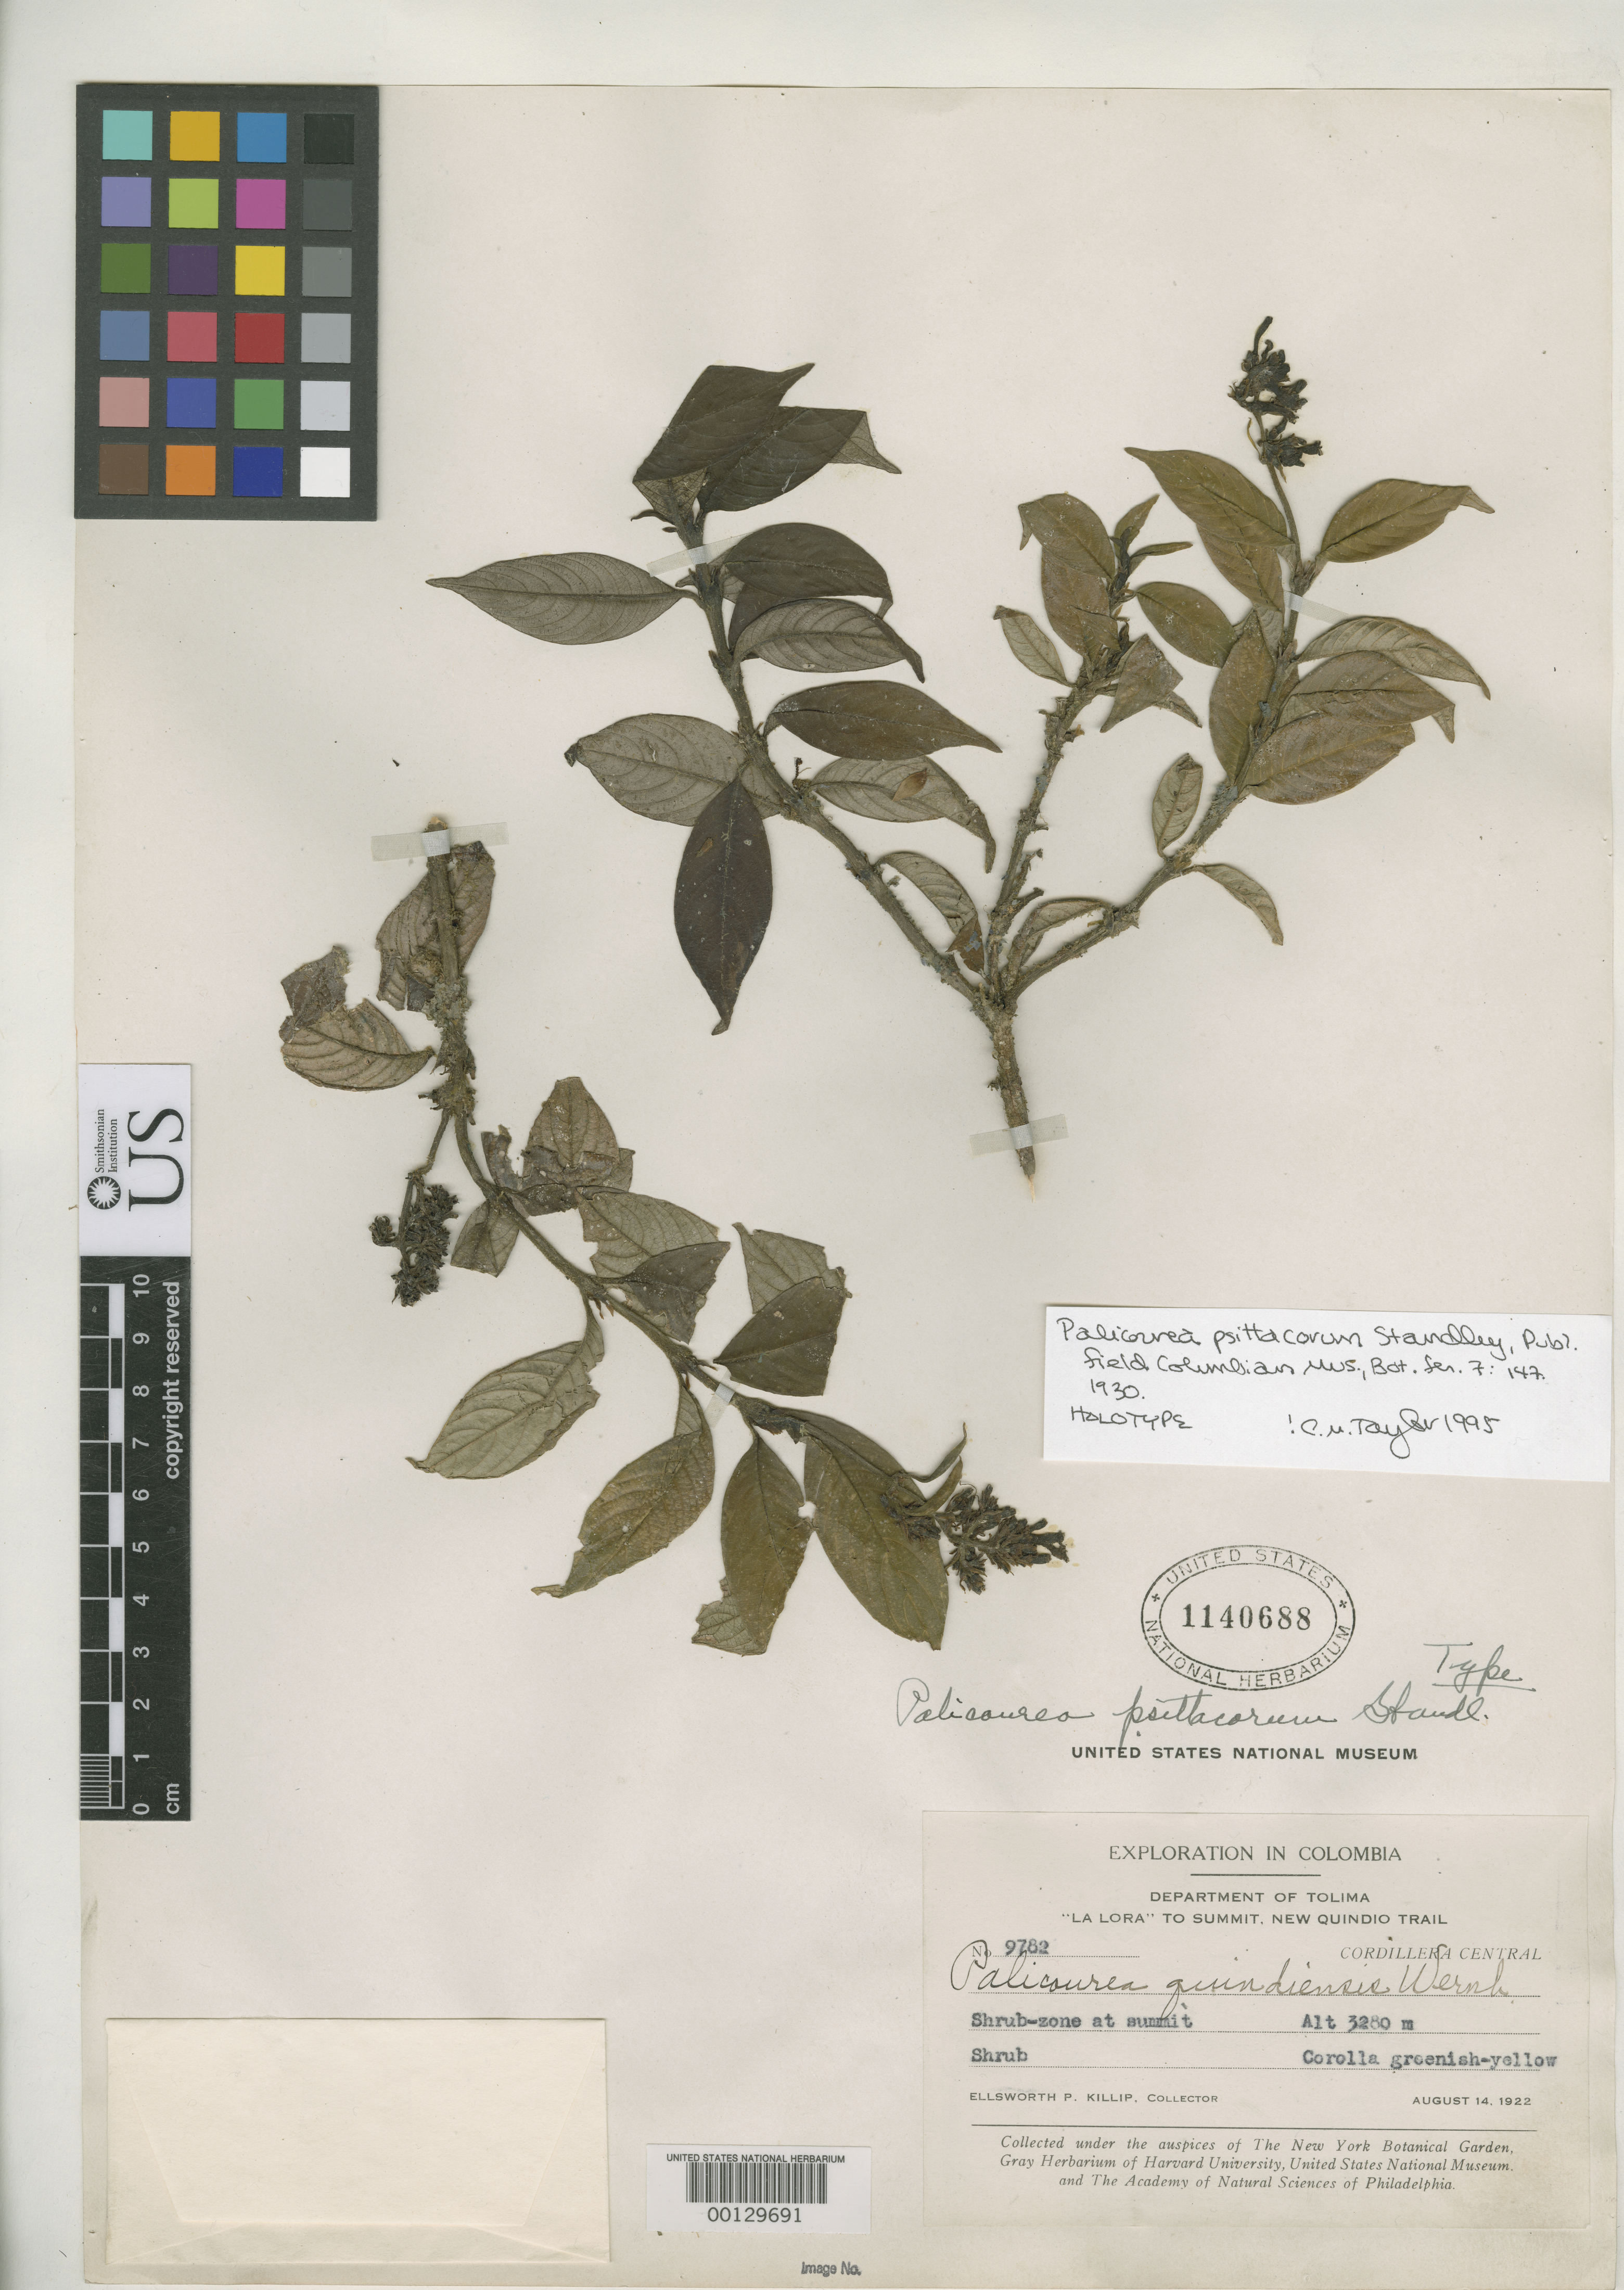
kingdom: Plantae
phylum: Tracheophyta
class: Magnoliopsida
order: Gentianales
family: Rubiaceae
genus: Palicourea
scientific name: Palicourea psittacorum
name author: Standl.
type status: Holotype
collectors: E. P. Killip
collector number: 9782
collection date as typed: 14 Aug 1922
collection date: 1922-08-14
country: Colombia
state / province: Tolima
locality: Cordiller Central, La Lora to summit, New Quindo Trail.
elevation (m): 3280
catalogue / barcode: US 1140688